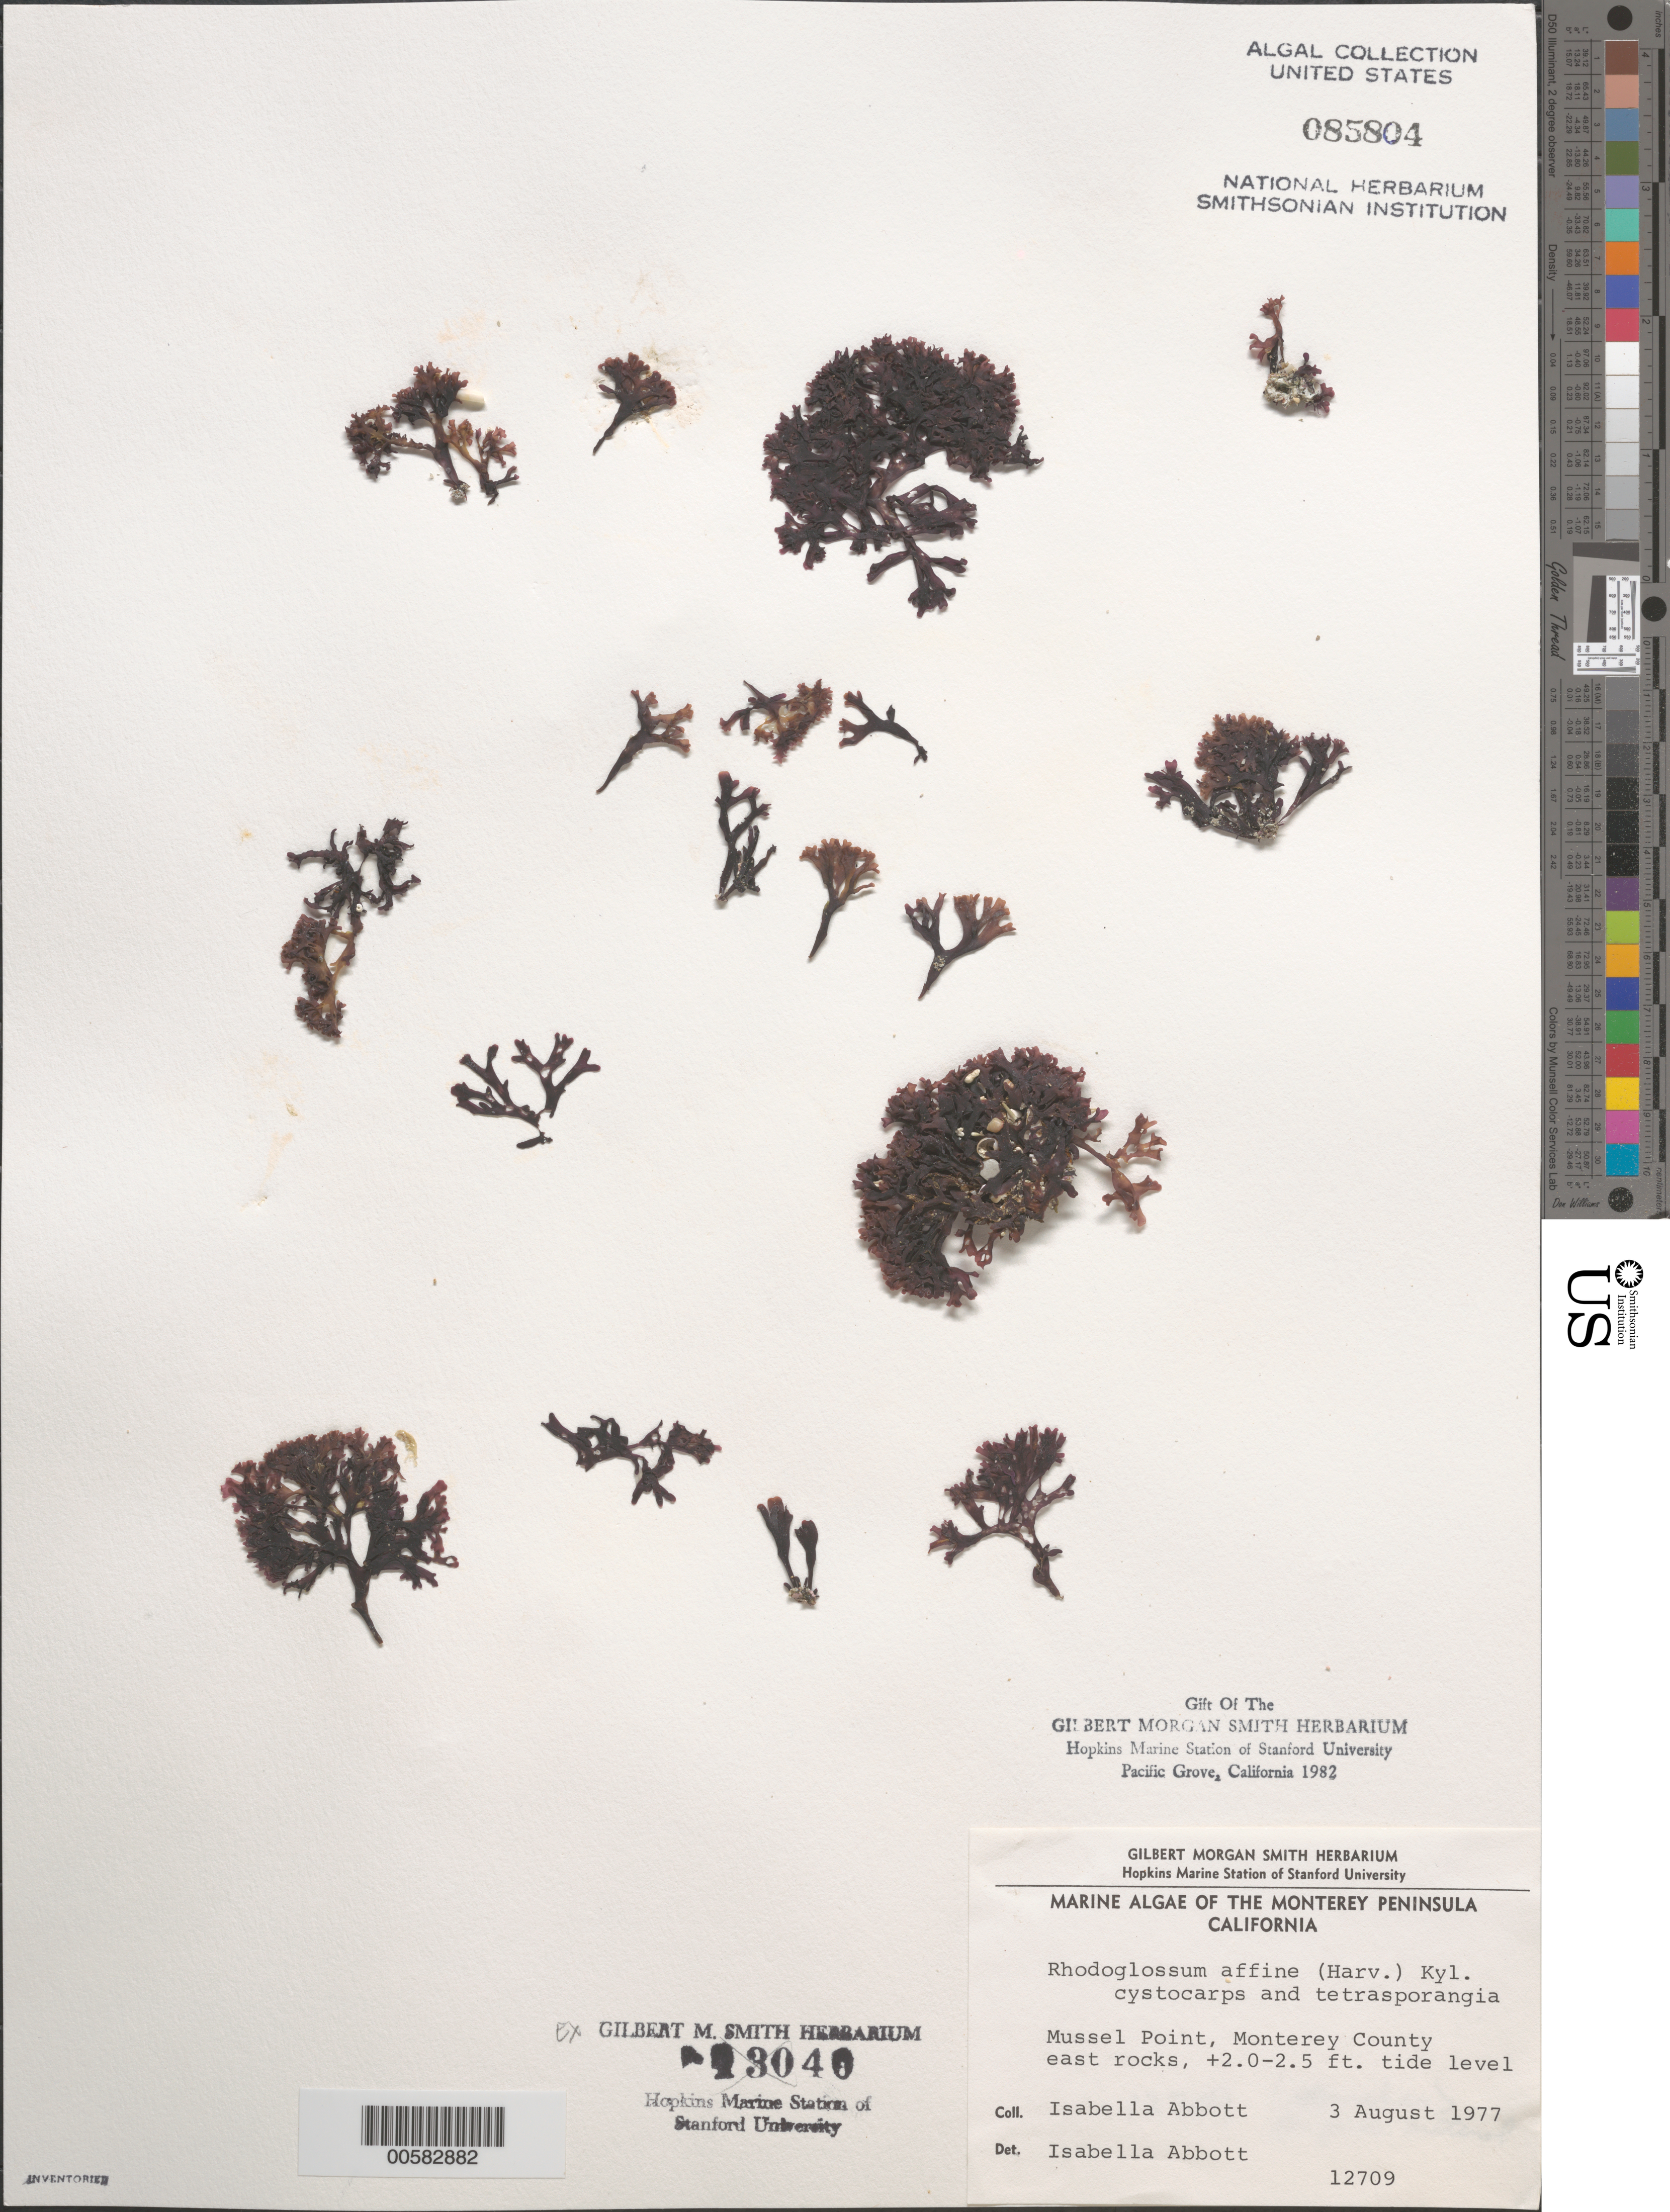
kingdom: Plantae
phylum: Rhodophyta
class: Florideophyceae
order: Gigartinales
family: Gigartinaceae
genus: Mazzaella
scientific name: Mazzaella affinis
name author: (Harvey) Fredericq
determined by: Algae name updating Project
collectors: I. A. Abbott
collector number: IAA 12709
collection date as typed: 03 Aug 1977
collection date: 1977-08-03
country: United States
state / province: California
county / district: Monterey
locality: Mussel Point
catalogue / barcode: US 85804